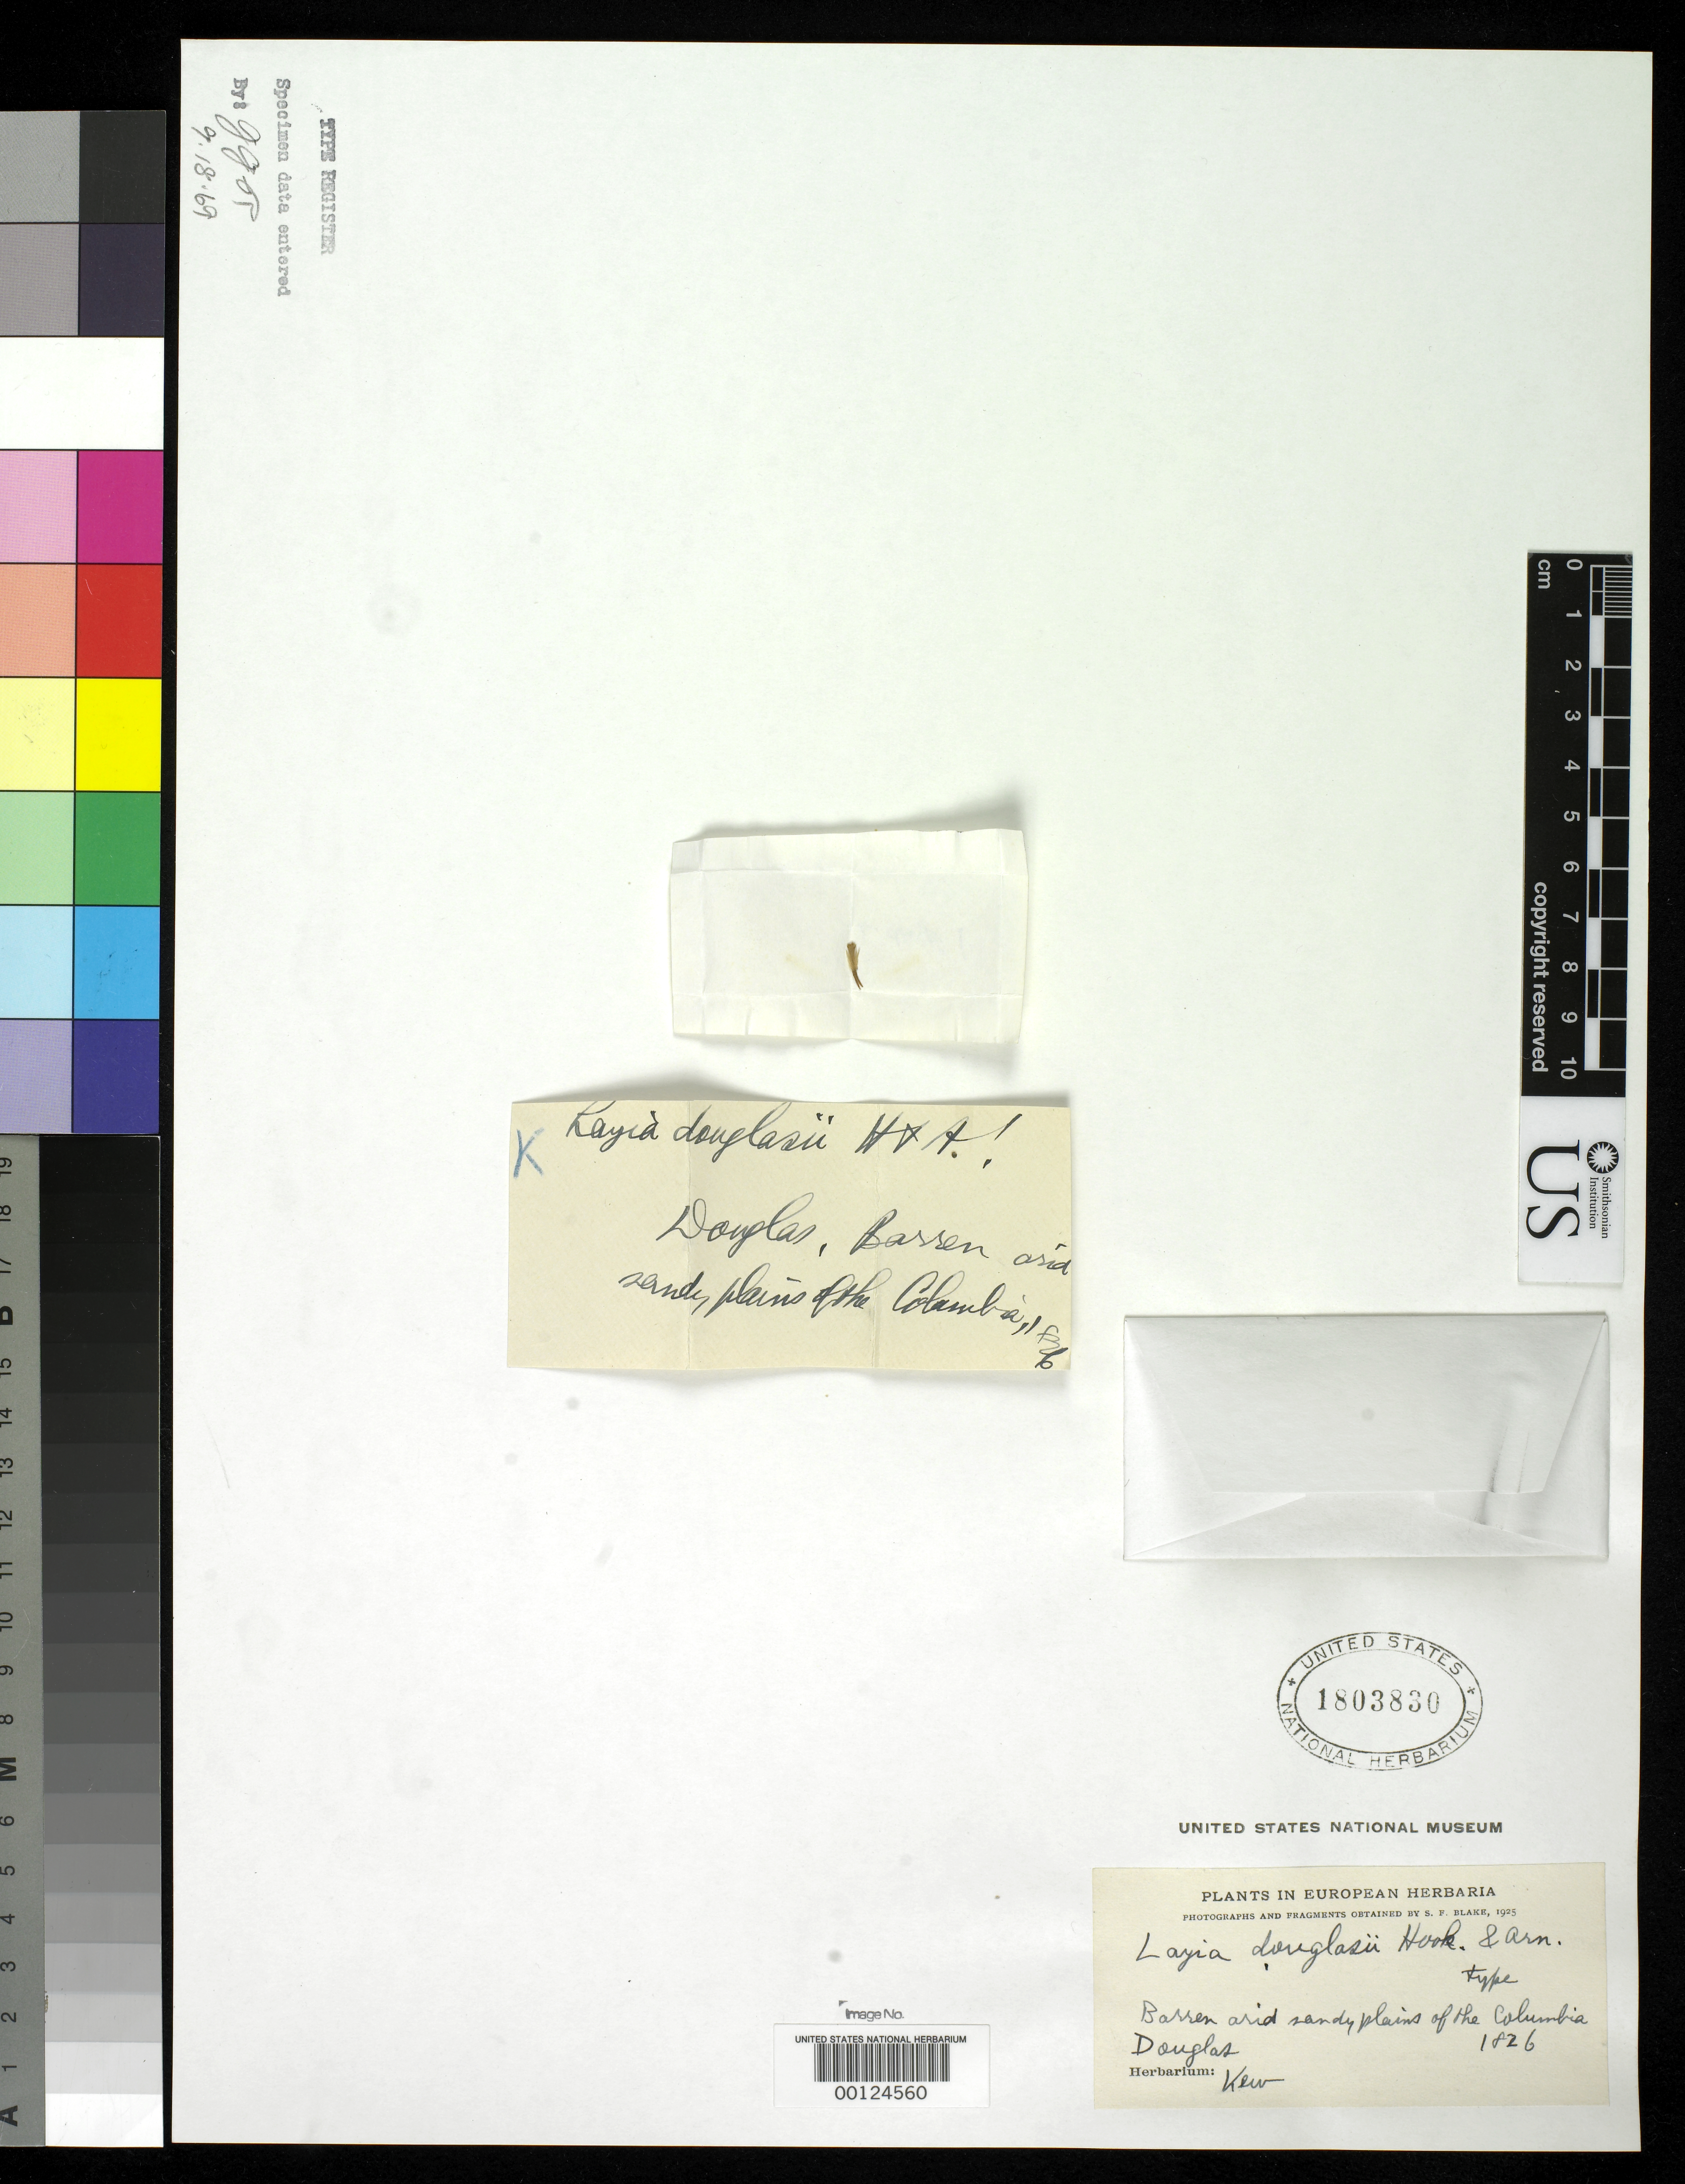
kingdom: Plantae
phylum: Tracheophyta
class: Magnoliopsida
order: Asterales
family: Asteraceae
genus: Layia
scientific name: Layia douglasii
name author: Hook. & Arn.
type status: Type Material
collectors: D. Douglas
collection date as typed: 1826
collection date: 1826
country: United States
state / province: Oregon / Washington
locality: Columbia River.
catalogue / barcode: US 1803830